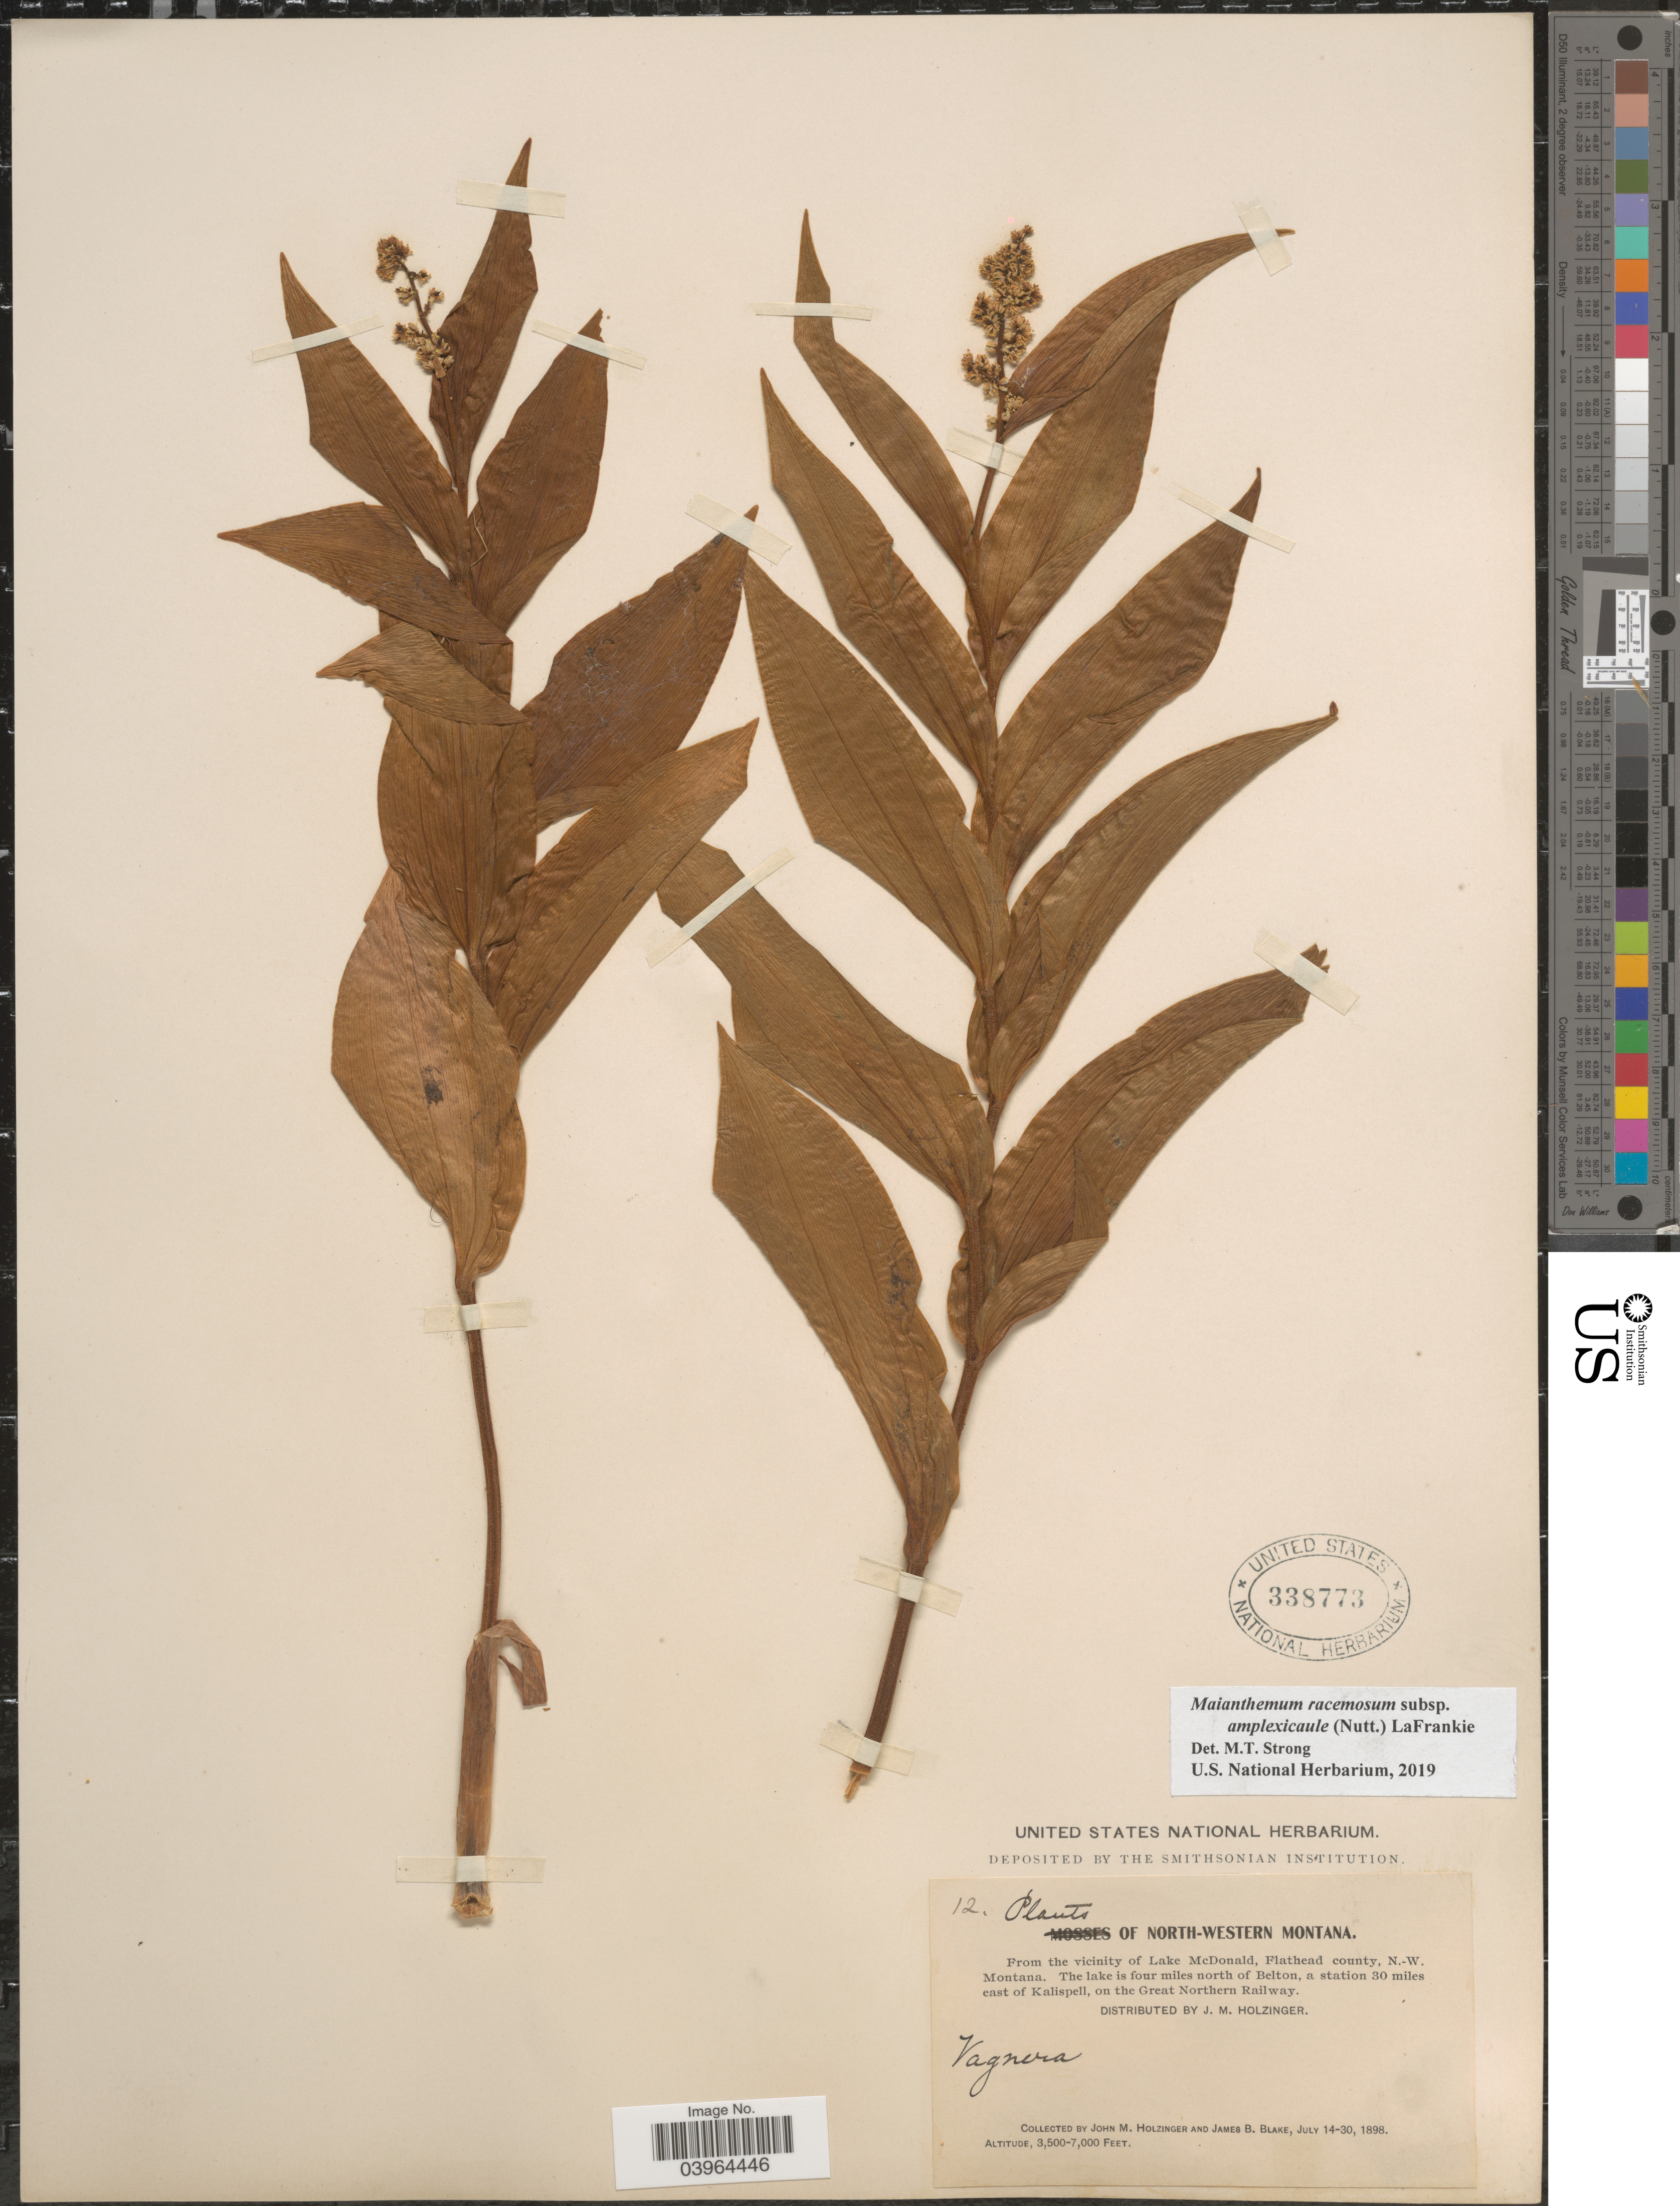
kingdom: Plantae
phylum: Tracheophyta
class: Liliopsida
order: Asparagales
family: Asparagaceae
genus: Maianthemum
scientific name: Maianthemum racemosum subsp. amplexicaule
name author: (Nutt.) LaFrankie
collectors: J. M. Holzinger & J. B. Blake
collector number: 12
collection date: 1898-07-14/1898-07-30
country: United States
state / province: Montana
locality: North-Western Montana. The vicinity of Lake McDonald, Flathead county, N.-W. Montana. The lake is four miles north of Belton, a station 30 miles east of Kalispell, on the Great Northern Railway.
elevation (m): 1067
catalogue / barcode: US 338773